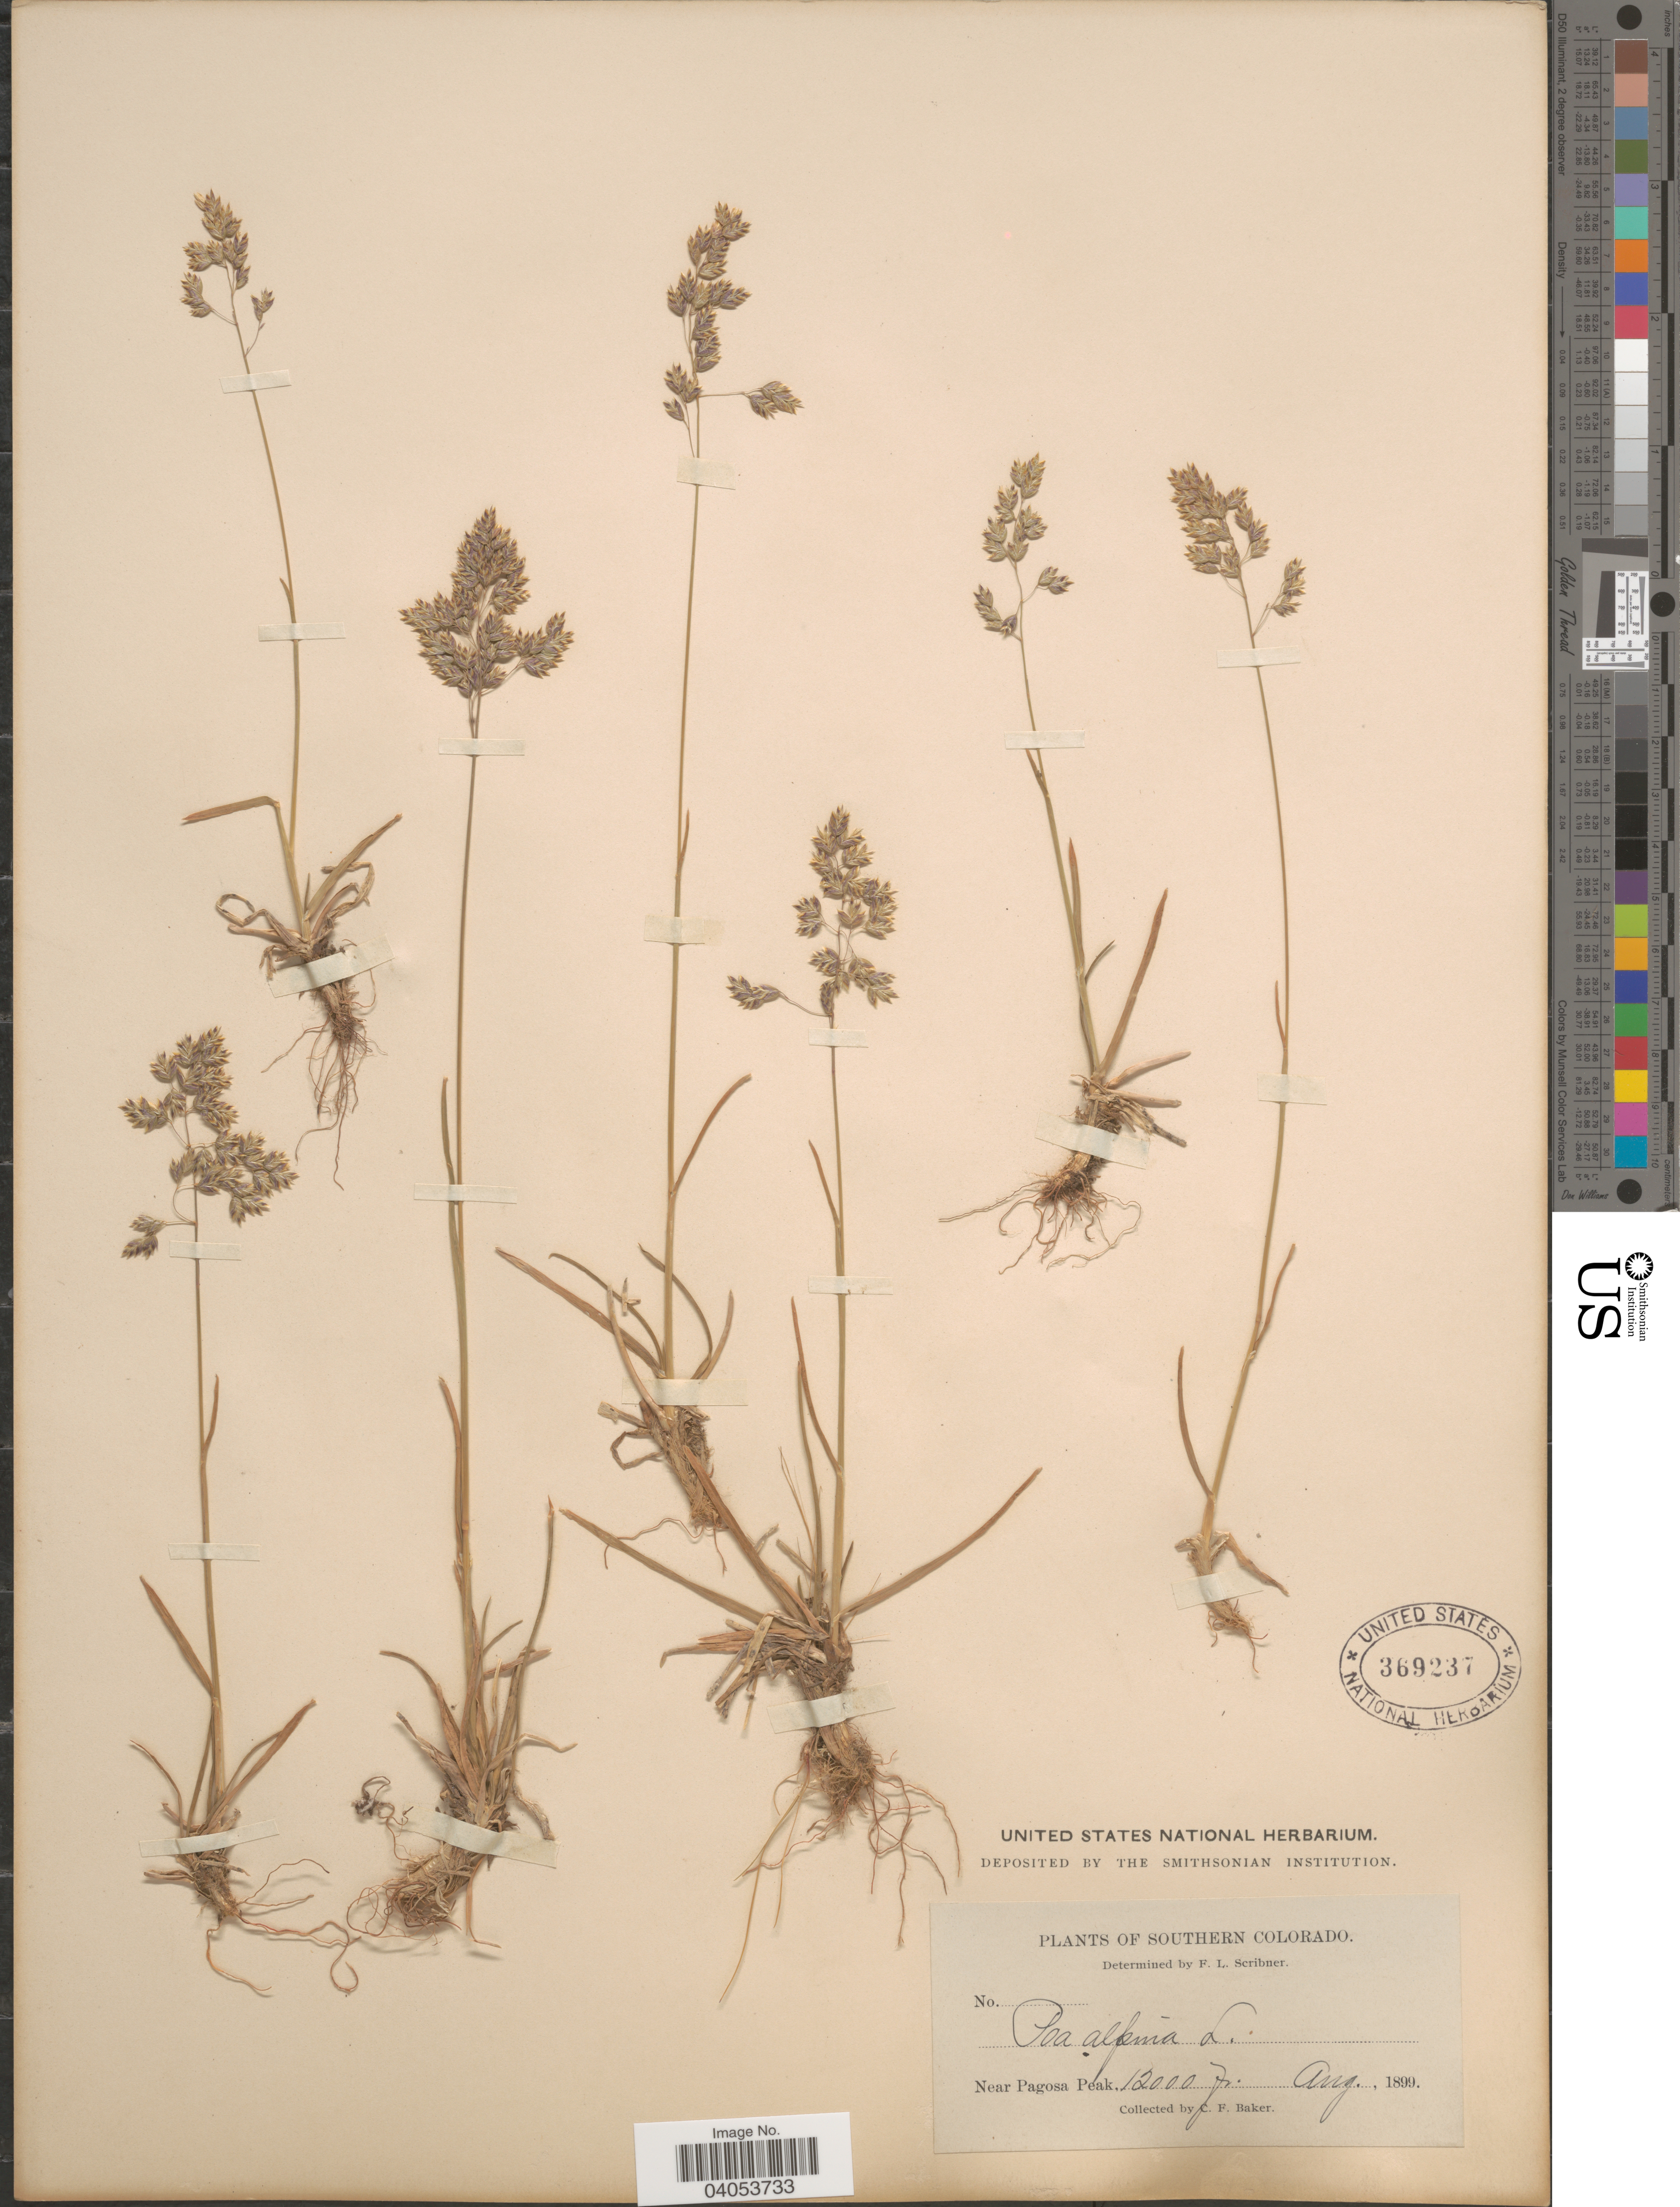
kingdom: Plantae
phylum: Tracheophyta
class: Liliopsida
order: Poales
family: Poaceae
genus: Poa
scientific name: Poa alpina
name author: L.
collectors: C. F. Baker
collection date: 1899-08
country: United States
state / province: Colorado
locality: Southern Colorado. Near Pagosa Peak.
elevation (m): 3658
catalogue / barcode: US 369237